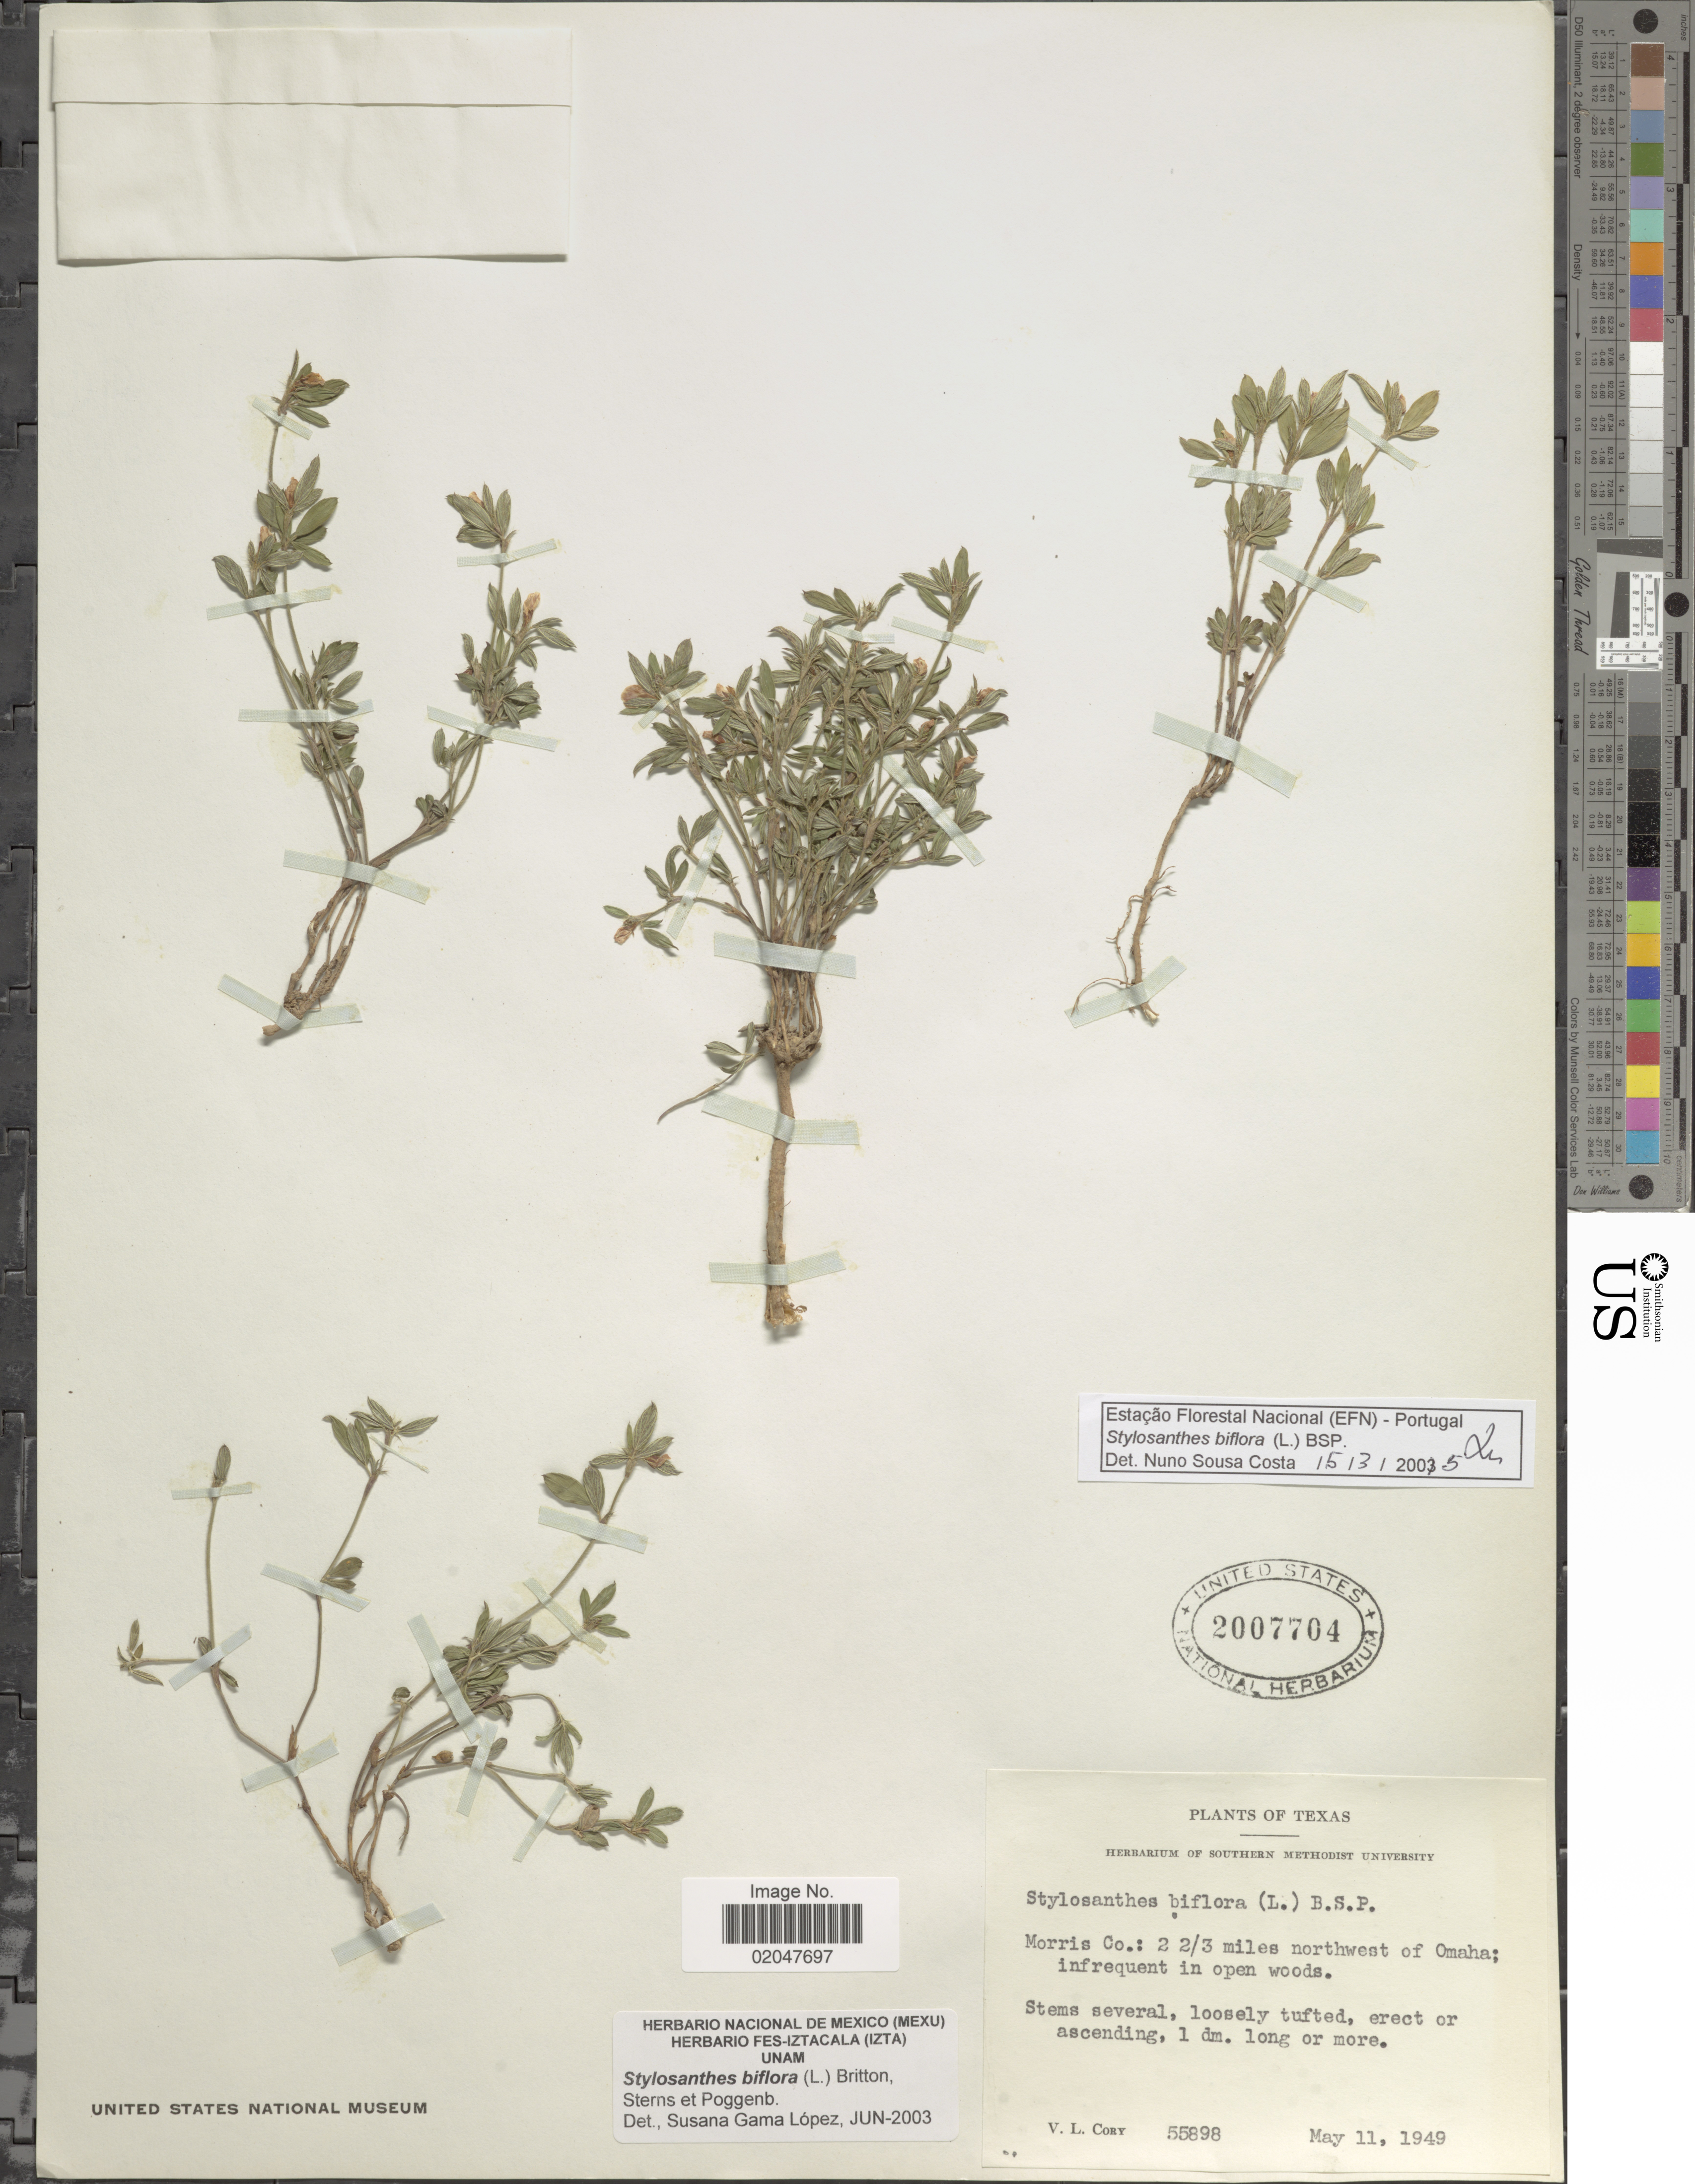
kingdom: Plantae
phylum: Tracheophyta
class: Magnoliopsida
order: Fabales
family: Fabaceae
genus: Stylosanthes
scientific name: Stylosanthes biflora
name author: (L.) Britton et al.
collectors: V. Cory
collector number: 55898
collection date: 1949-05-11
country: United States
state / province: Texas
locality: Morris Co., 2 2/3 miles northwest of Omaha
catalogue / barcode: US 2007704